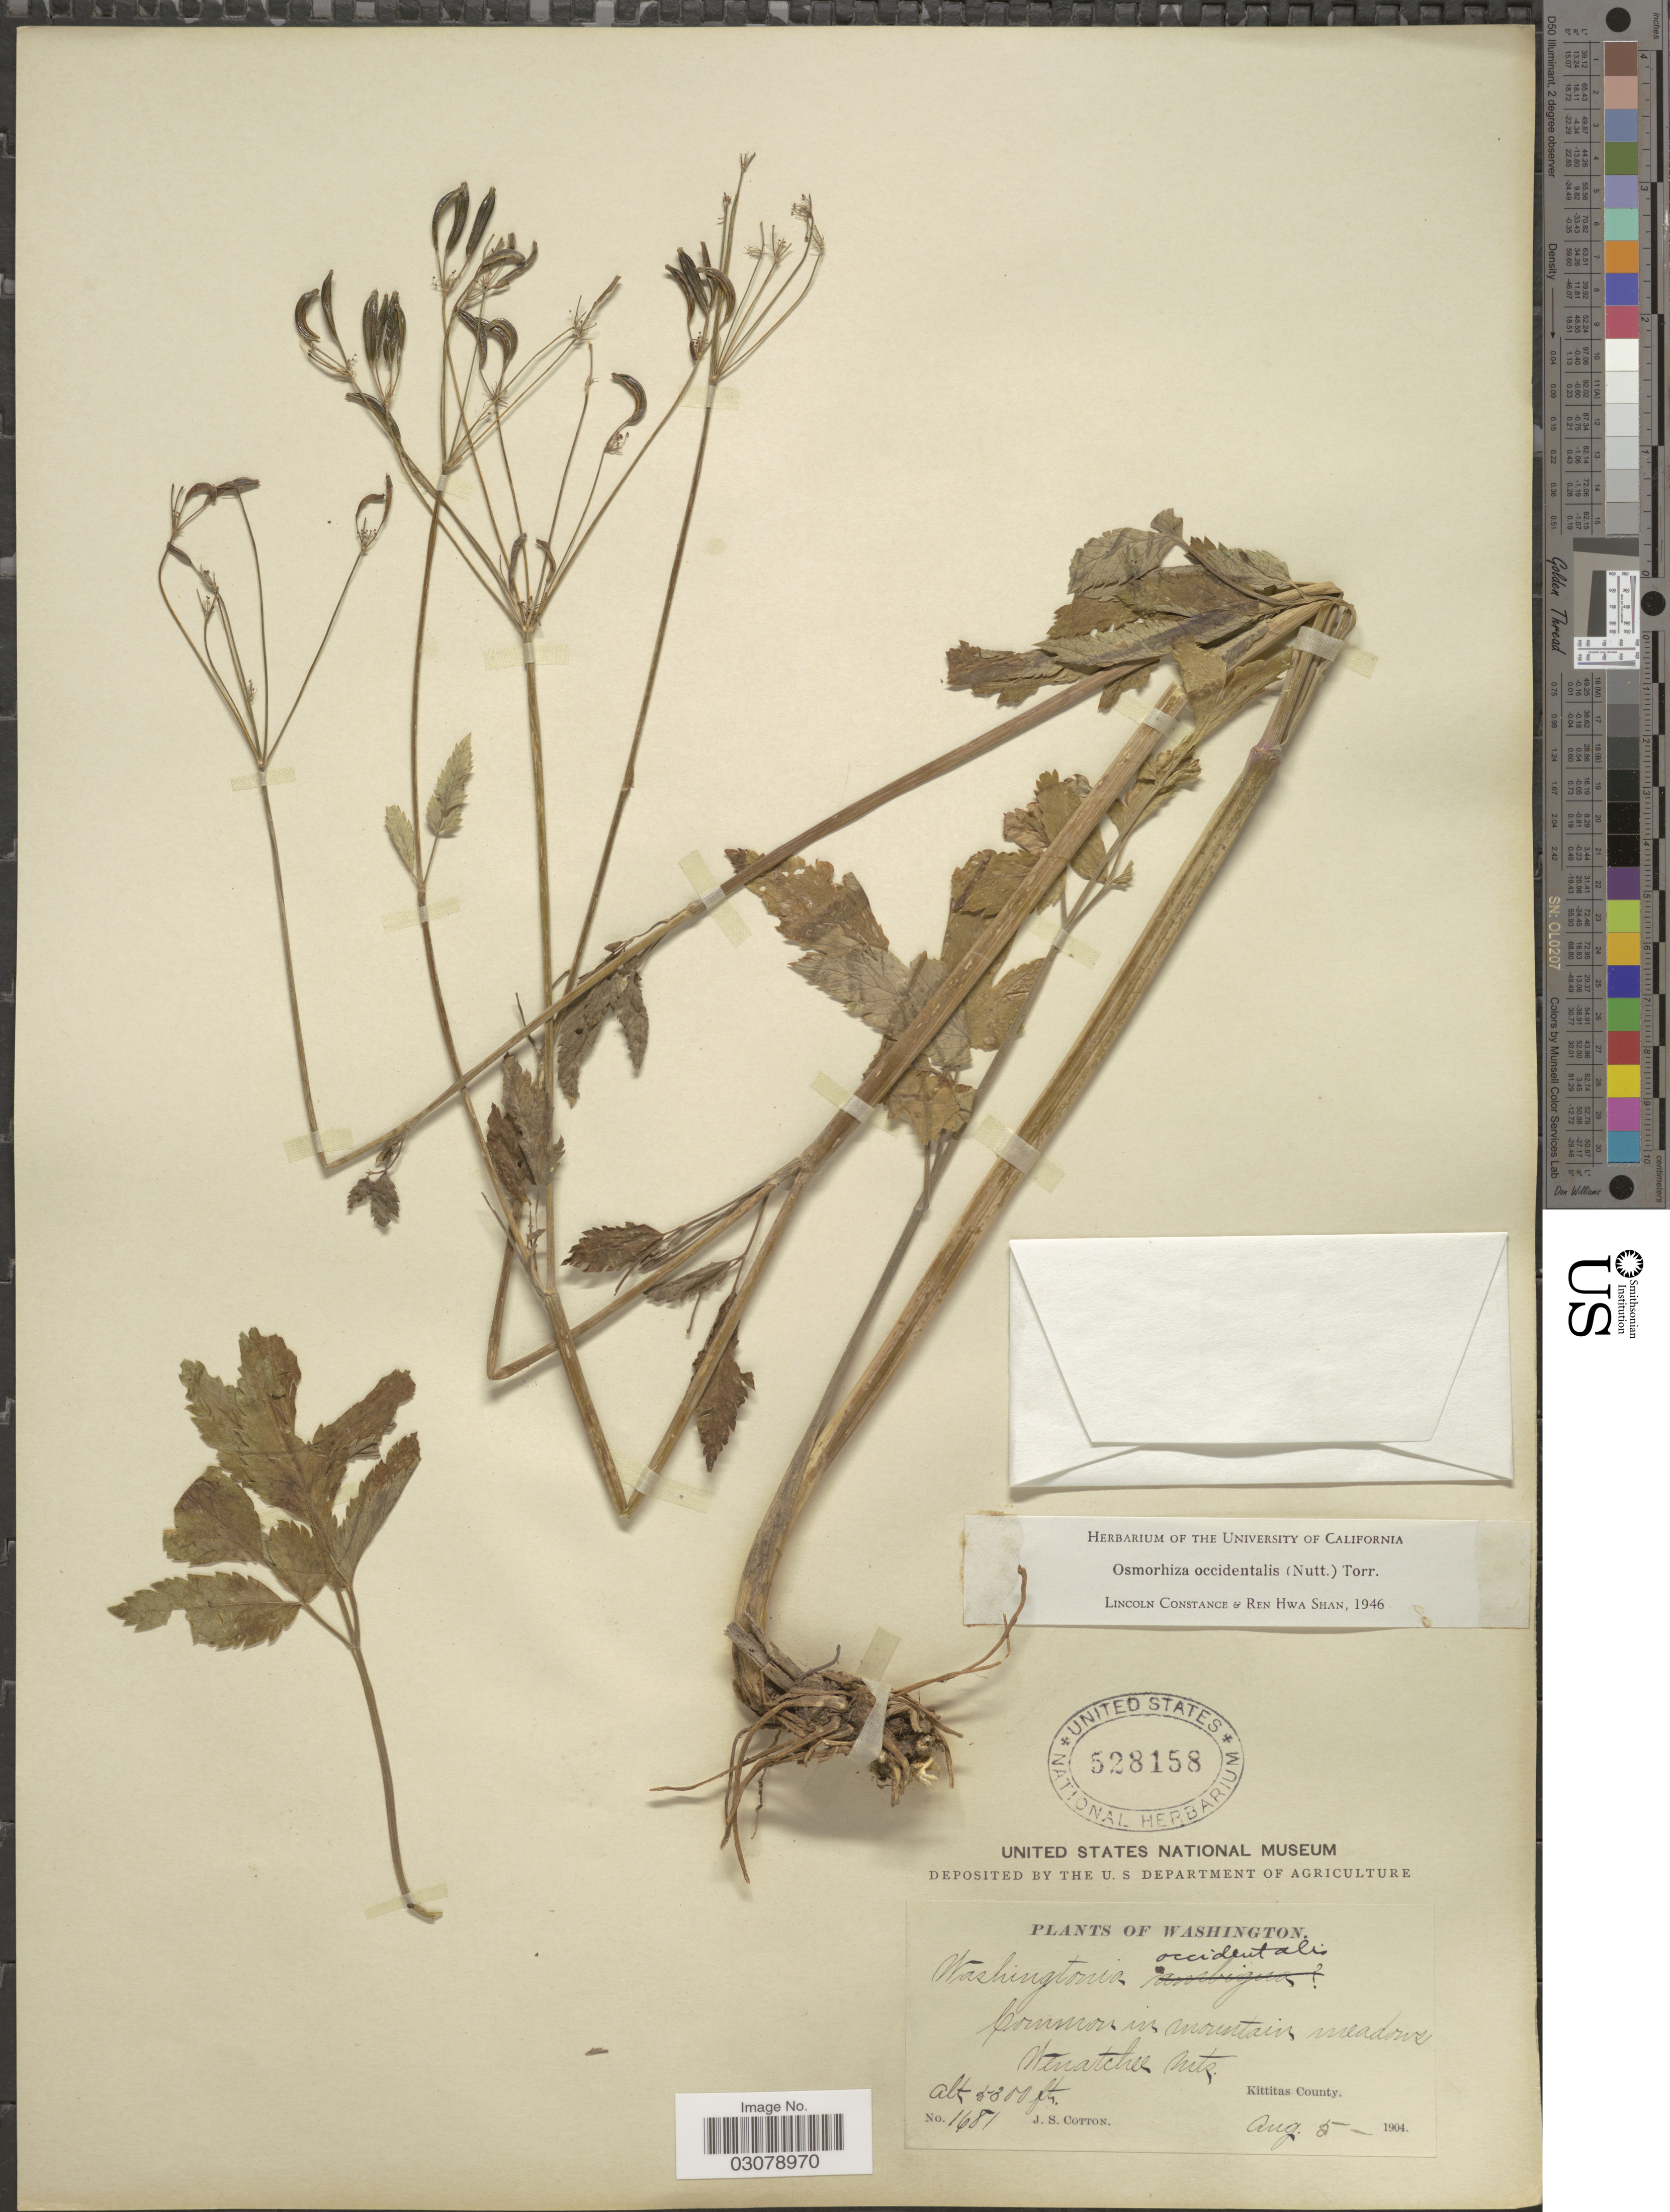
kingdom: Plantae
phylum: Tracheophyta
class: Magnoliopsida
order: Apiales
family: Apiaceae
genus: Osmorhiza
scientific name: Osmorhiza occidentalis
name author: (Nutt.) Torr.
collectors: J. S. Cotton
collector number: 1681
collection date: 1904-08-05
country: United States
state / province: Washington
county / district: Kittitas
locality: Common in mountain meadows, Wenatchee Mts., Kittitas County.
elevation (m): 1615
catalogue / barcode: US 528158